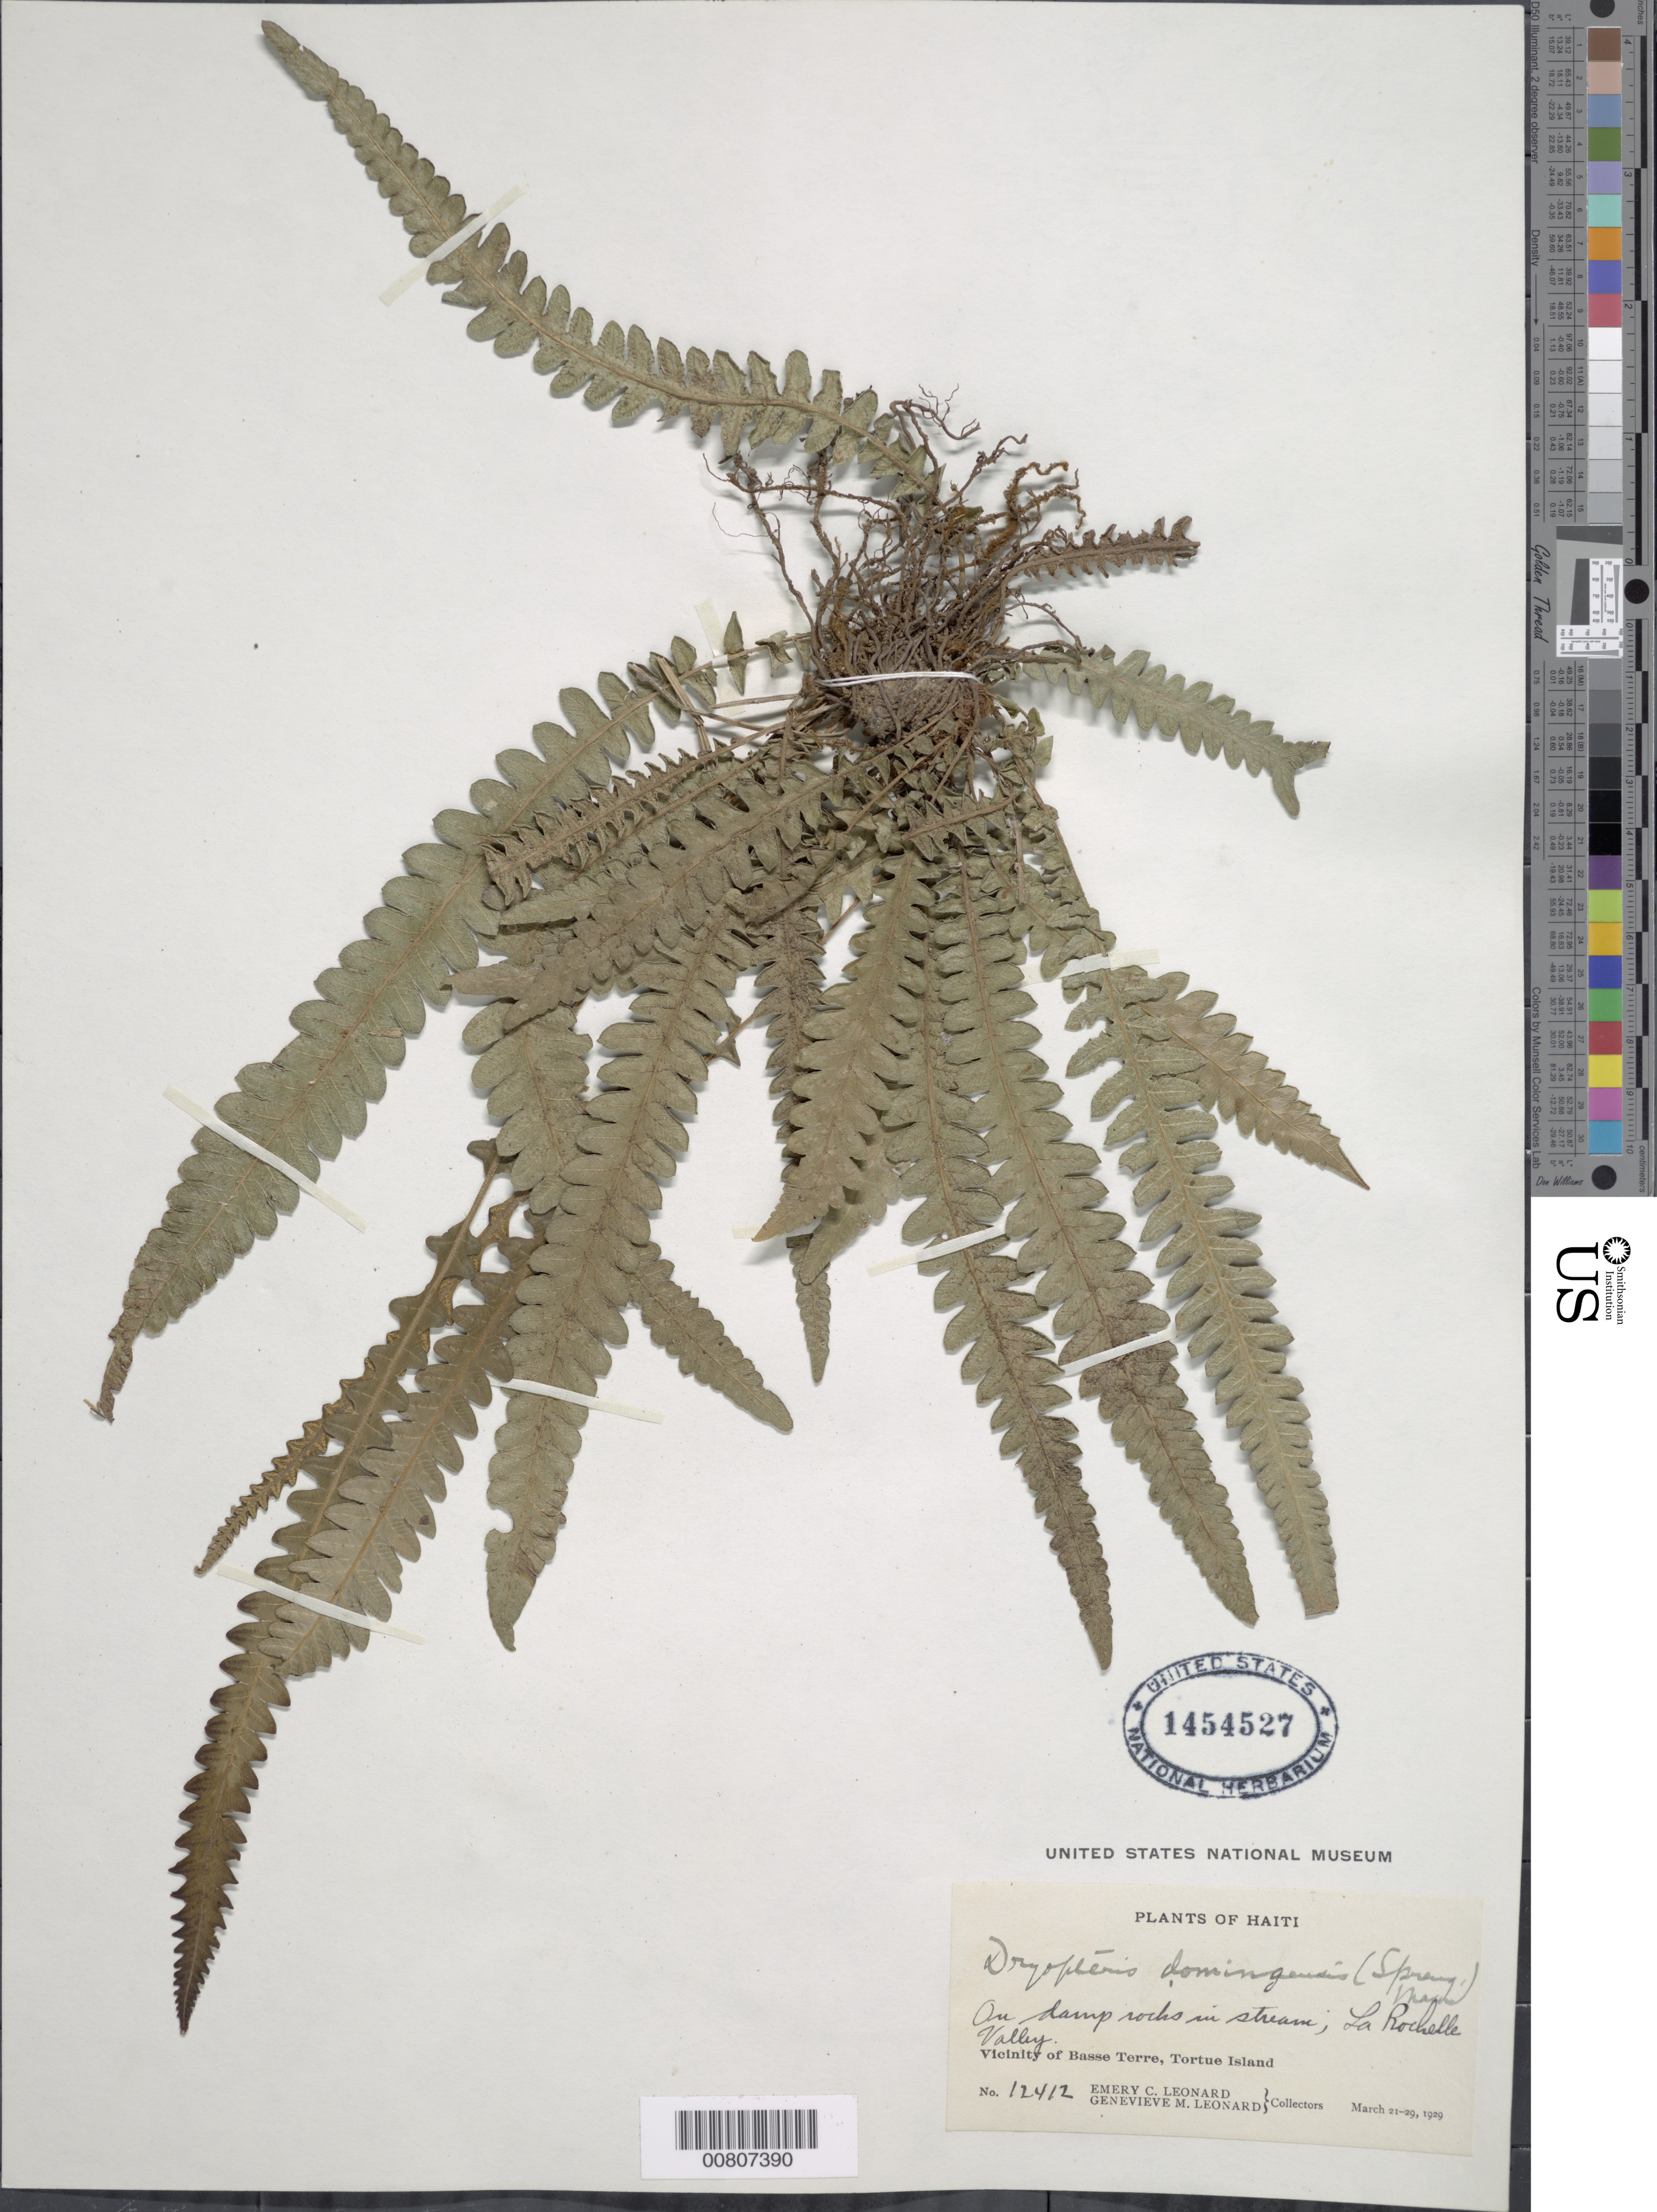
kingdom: Plantae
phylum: Tracheophyta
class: Polypodiopsida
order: Polypodiales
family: Thelypteridaceae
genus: Goniopteris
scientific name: Goniopteris guadelupensis (Wikstr.) comb. nov., ined 2015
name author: (Wikstr.)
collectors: E. C. Leonard & G. M. Leonard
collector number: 12412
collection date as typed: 21 Mar 1929 to 29 Mar 1929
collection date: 1929-03-21/1929-03-29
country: Haiti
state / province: Nord-Óuest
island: Île de la Tortue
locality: Tortue Island, Basse Terre vicinity, La Rochelle Valley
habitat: Damp rocks in stream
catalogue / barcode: US 1545527